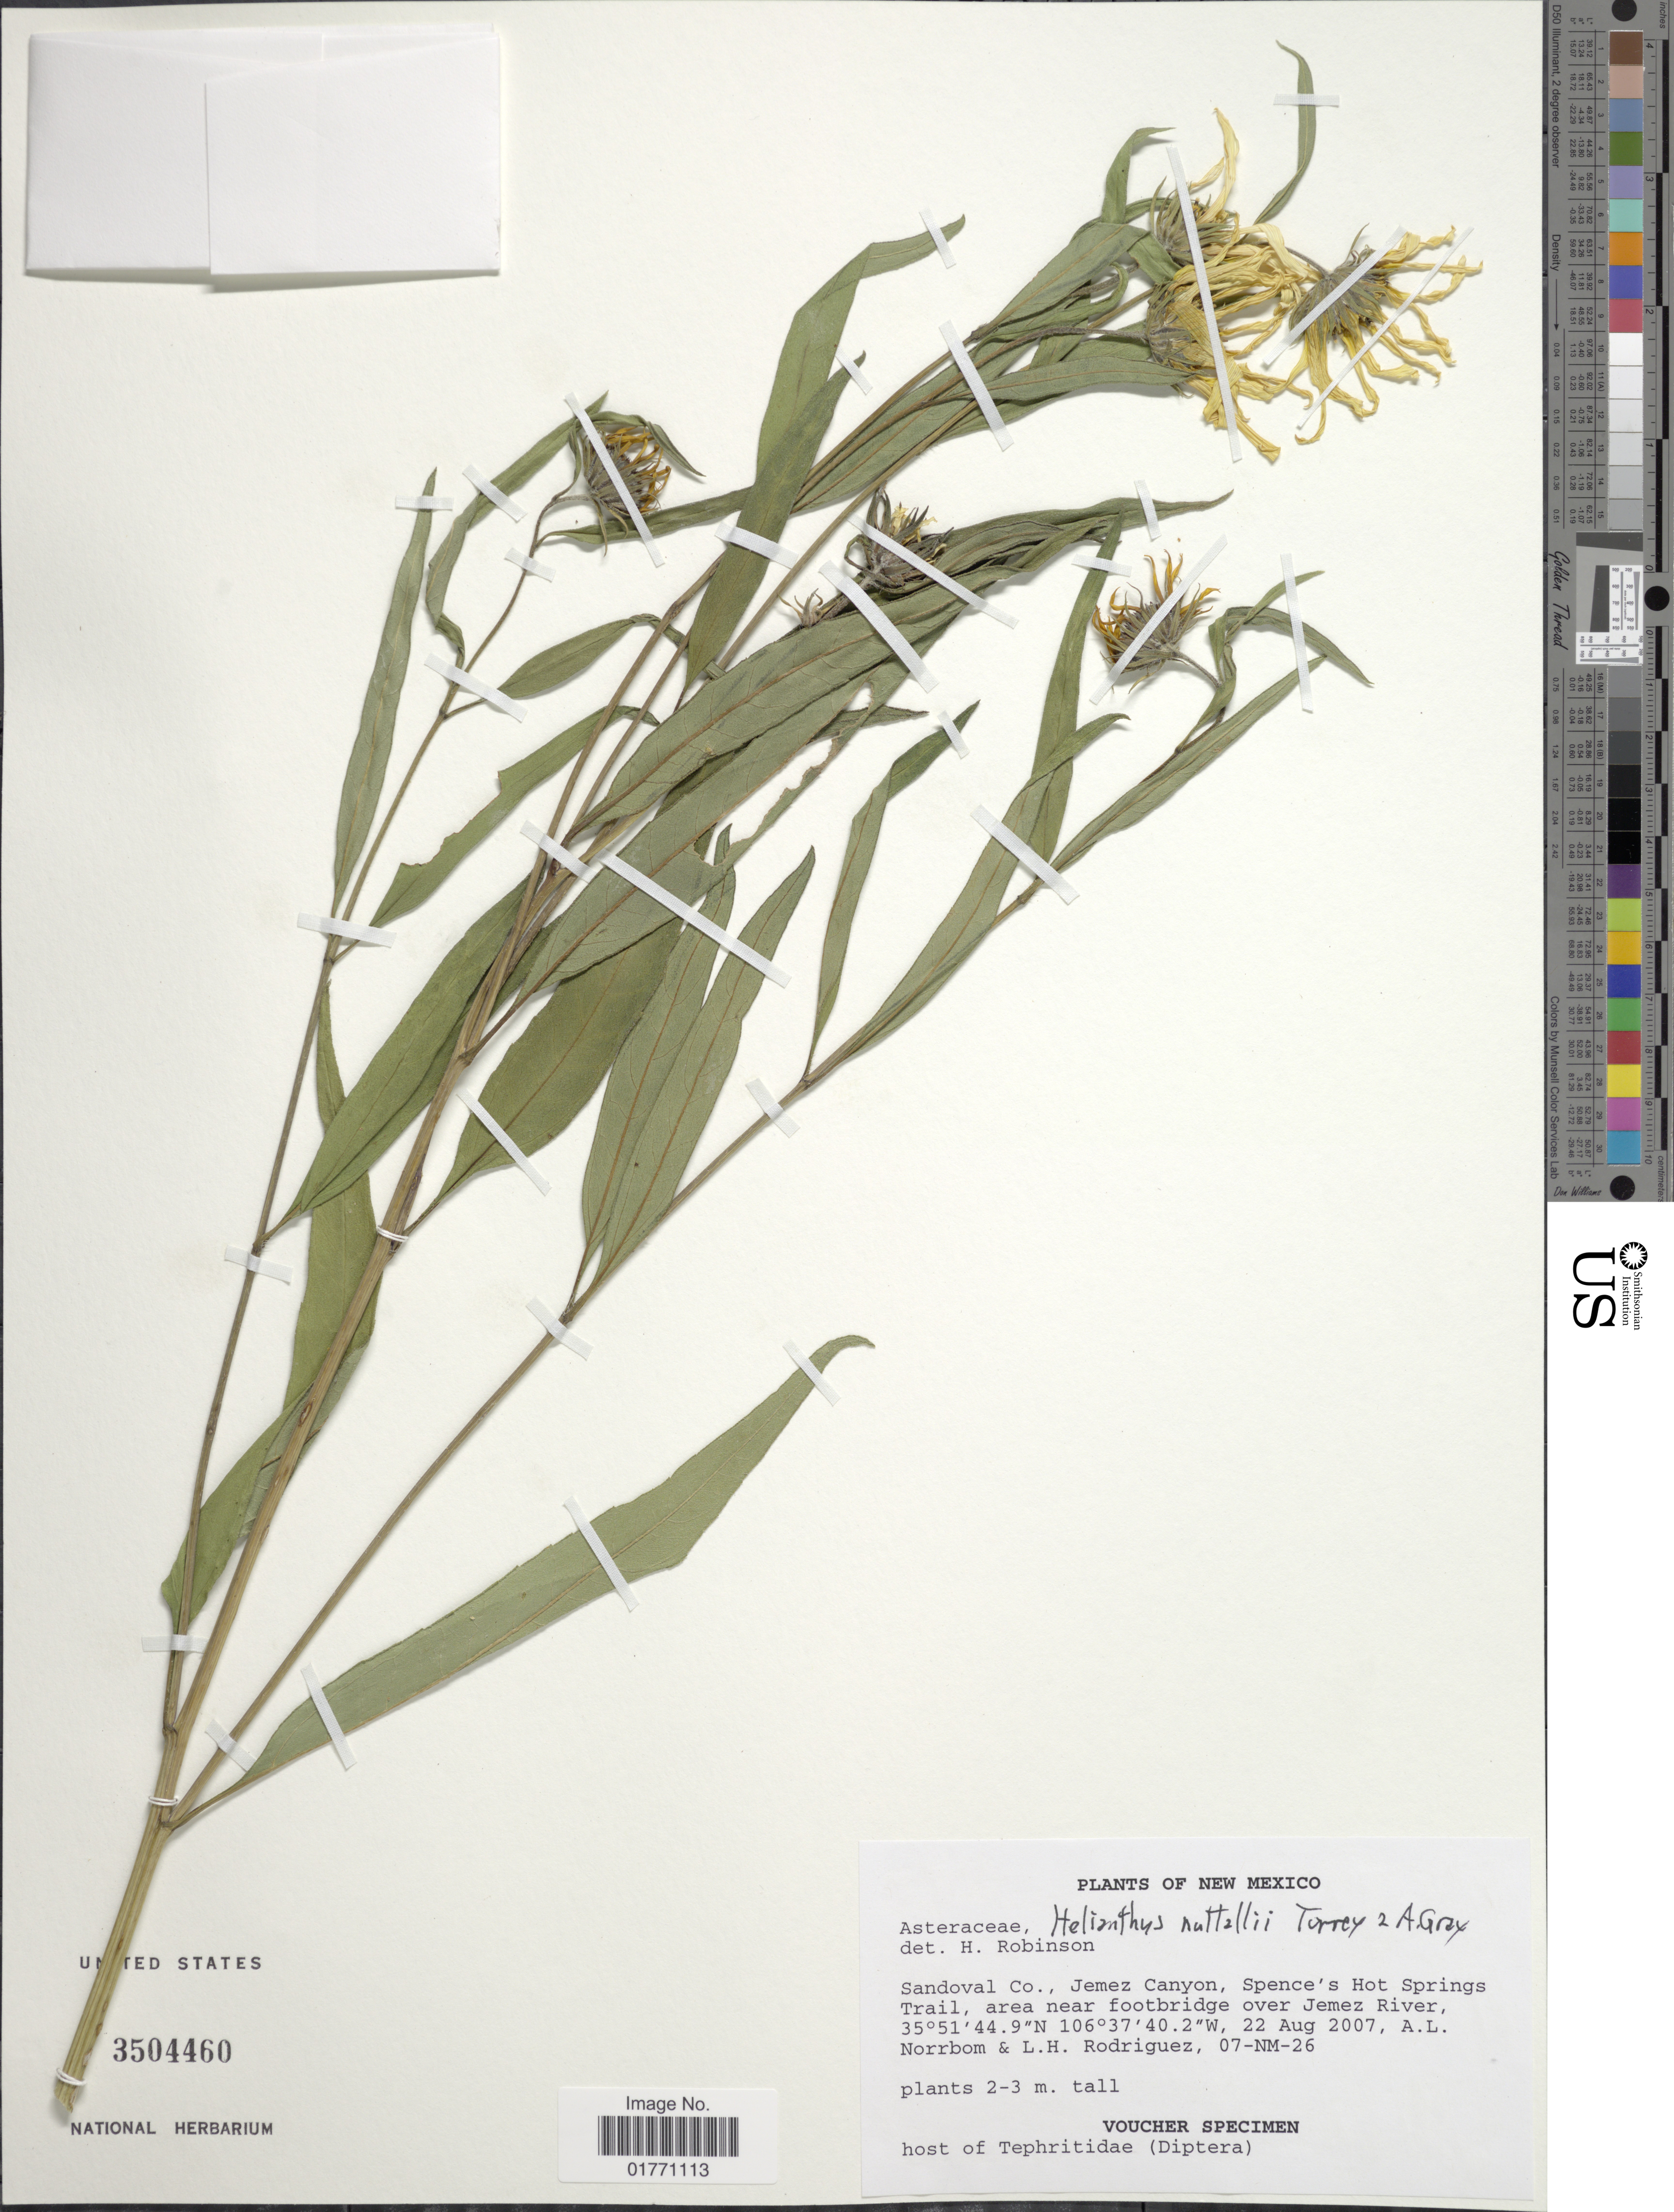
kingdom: Plantae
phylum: Tracheophyta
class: Magnoliopsida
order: Asterales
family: Asteraceae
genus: Helianthus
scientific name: Helianthus nuttallii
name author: Torr. & A. Gray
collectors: A. L. Norrbom & L. Rodriguez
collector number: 07-NM-26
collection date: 2007-08-22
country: United States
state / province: New Mexico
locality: Sandoval Co., Jemez Canyon, Spence's Hot Springs Trail, area near footbridge over Jemez River.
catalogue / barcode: US 3504460